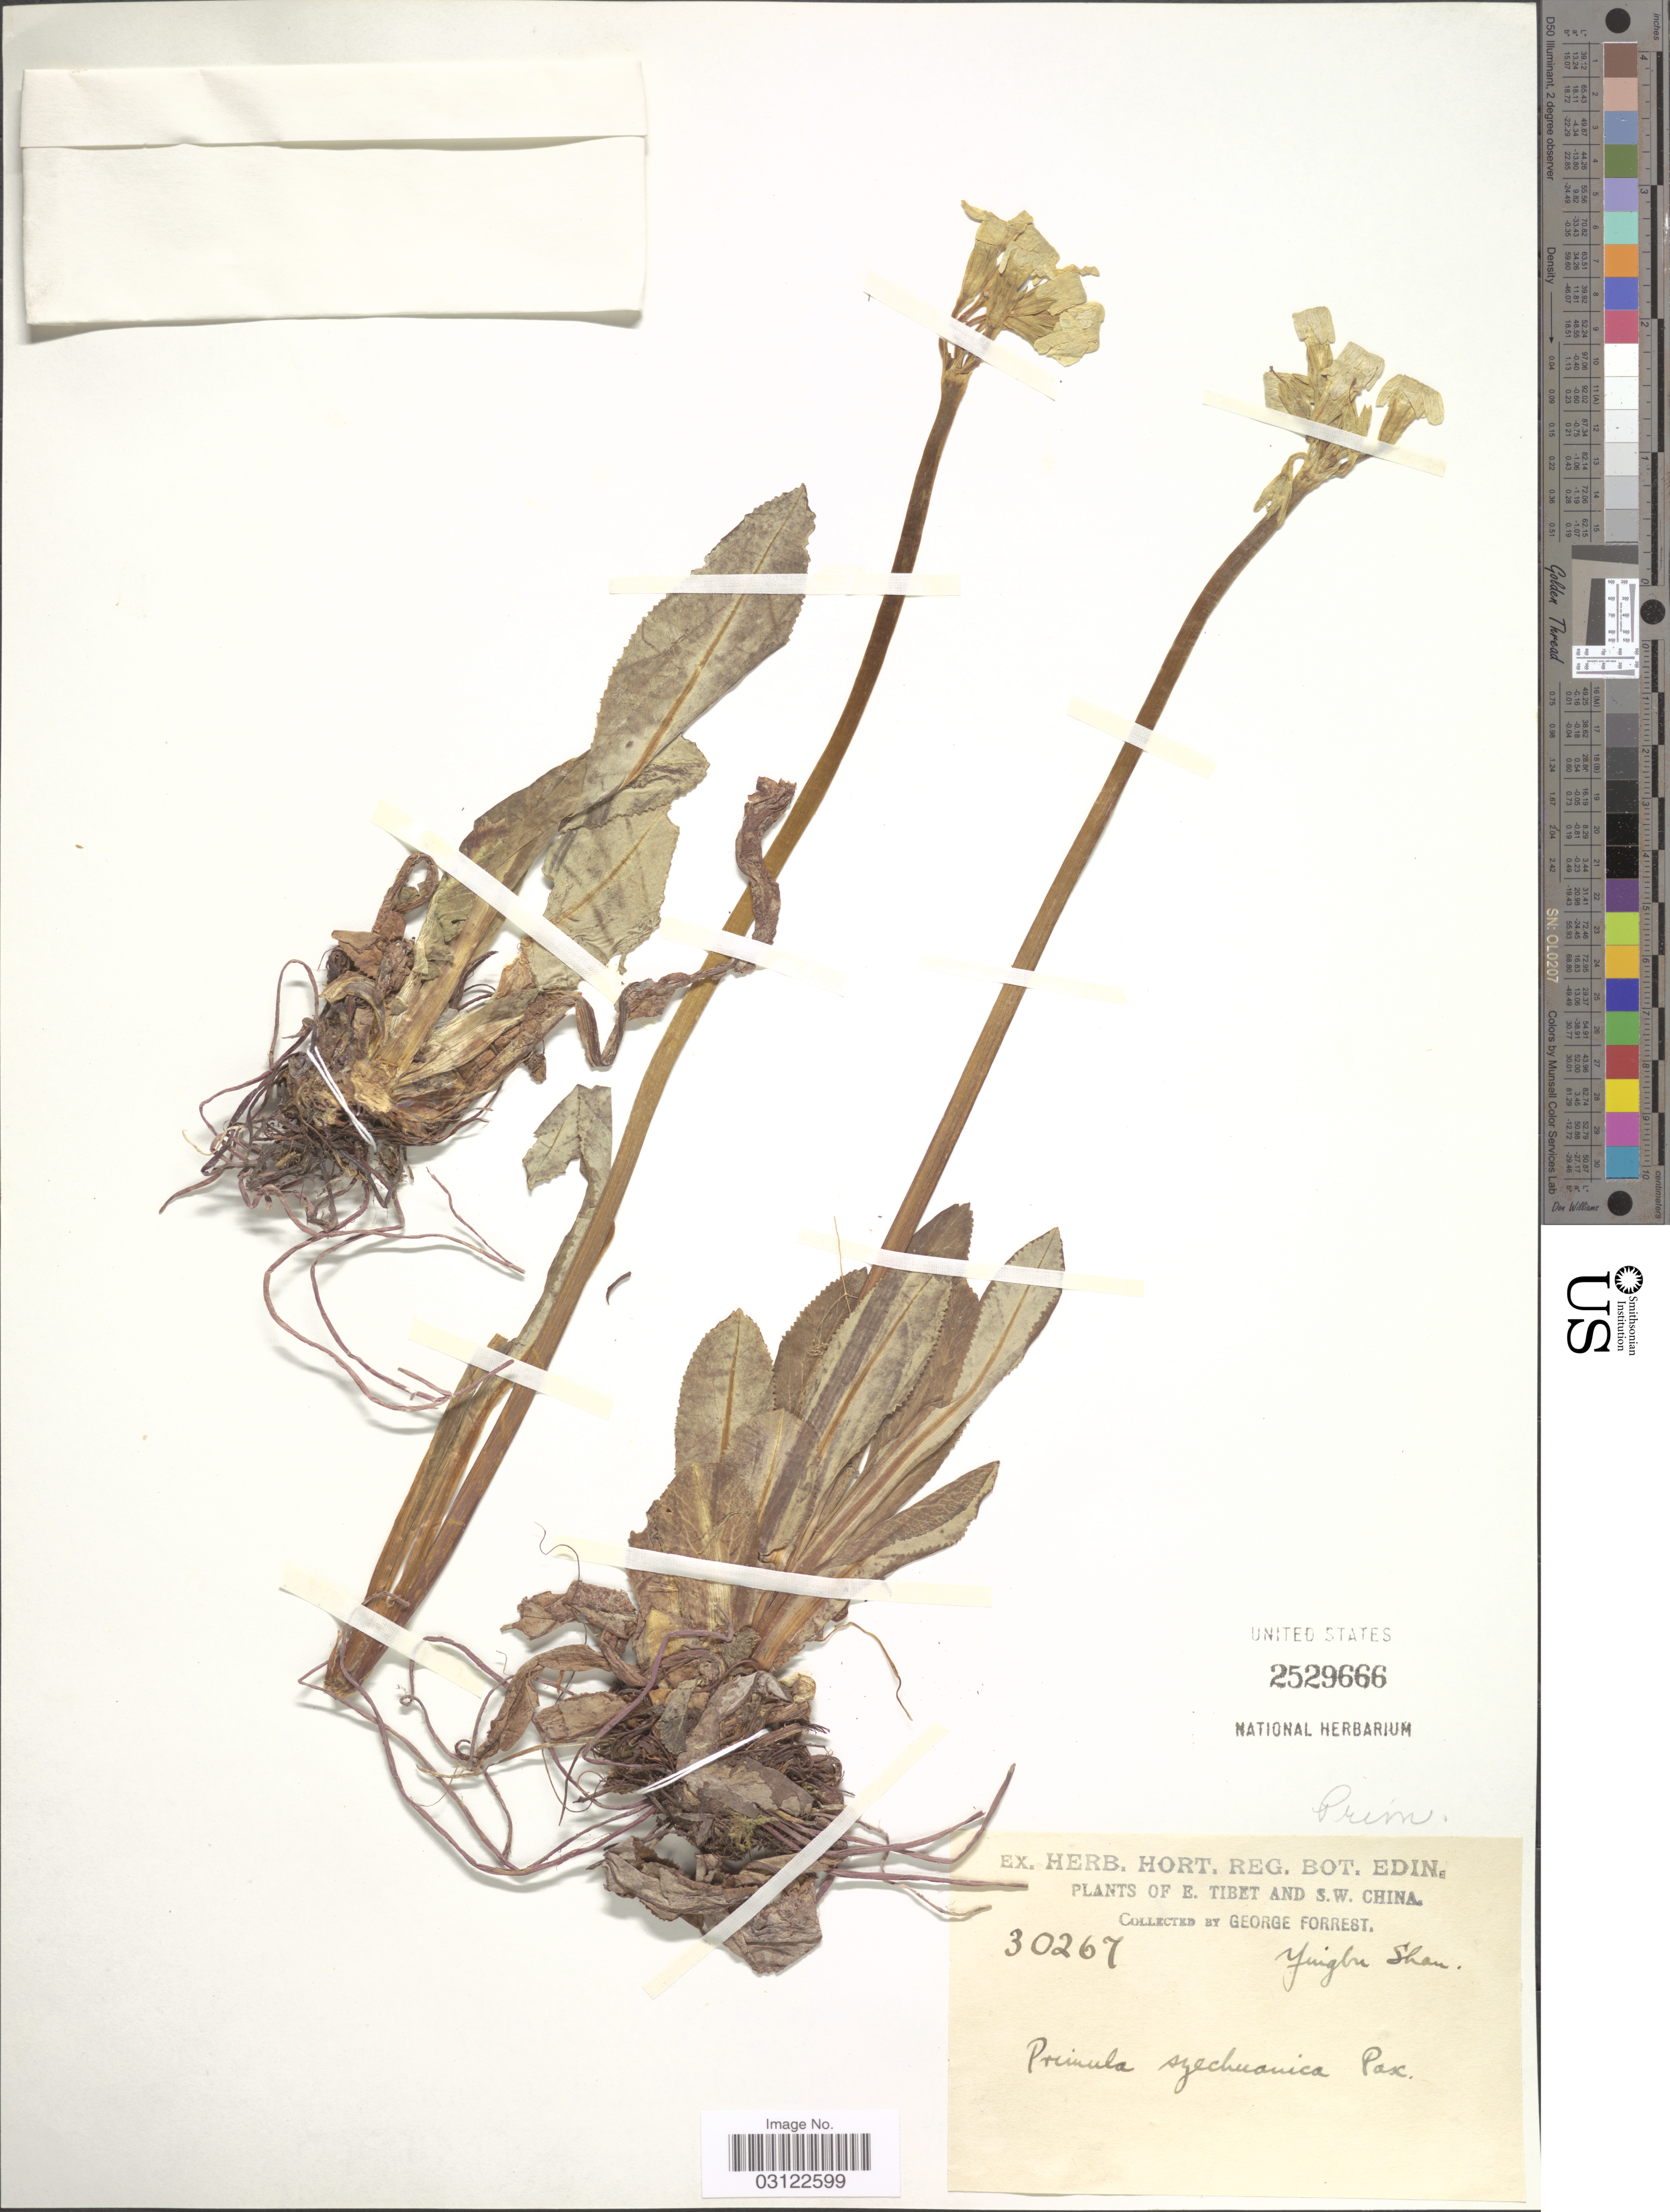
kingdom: Plantae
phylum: Tracheophyta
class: Magnoliopsida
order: Ericales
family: Primulaceae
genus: Primula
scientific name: Primula szechuanica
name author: Pax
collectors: G. Forrest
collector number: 30267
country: China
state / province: Xizang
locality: E. Tibet and S.W. China. Yingbu Shan.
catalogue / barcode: US 2529666